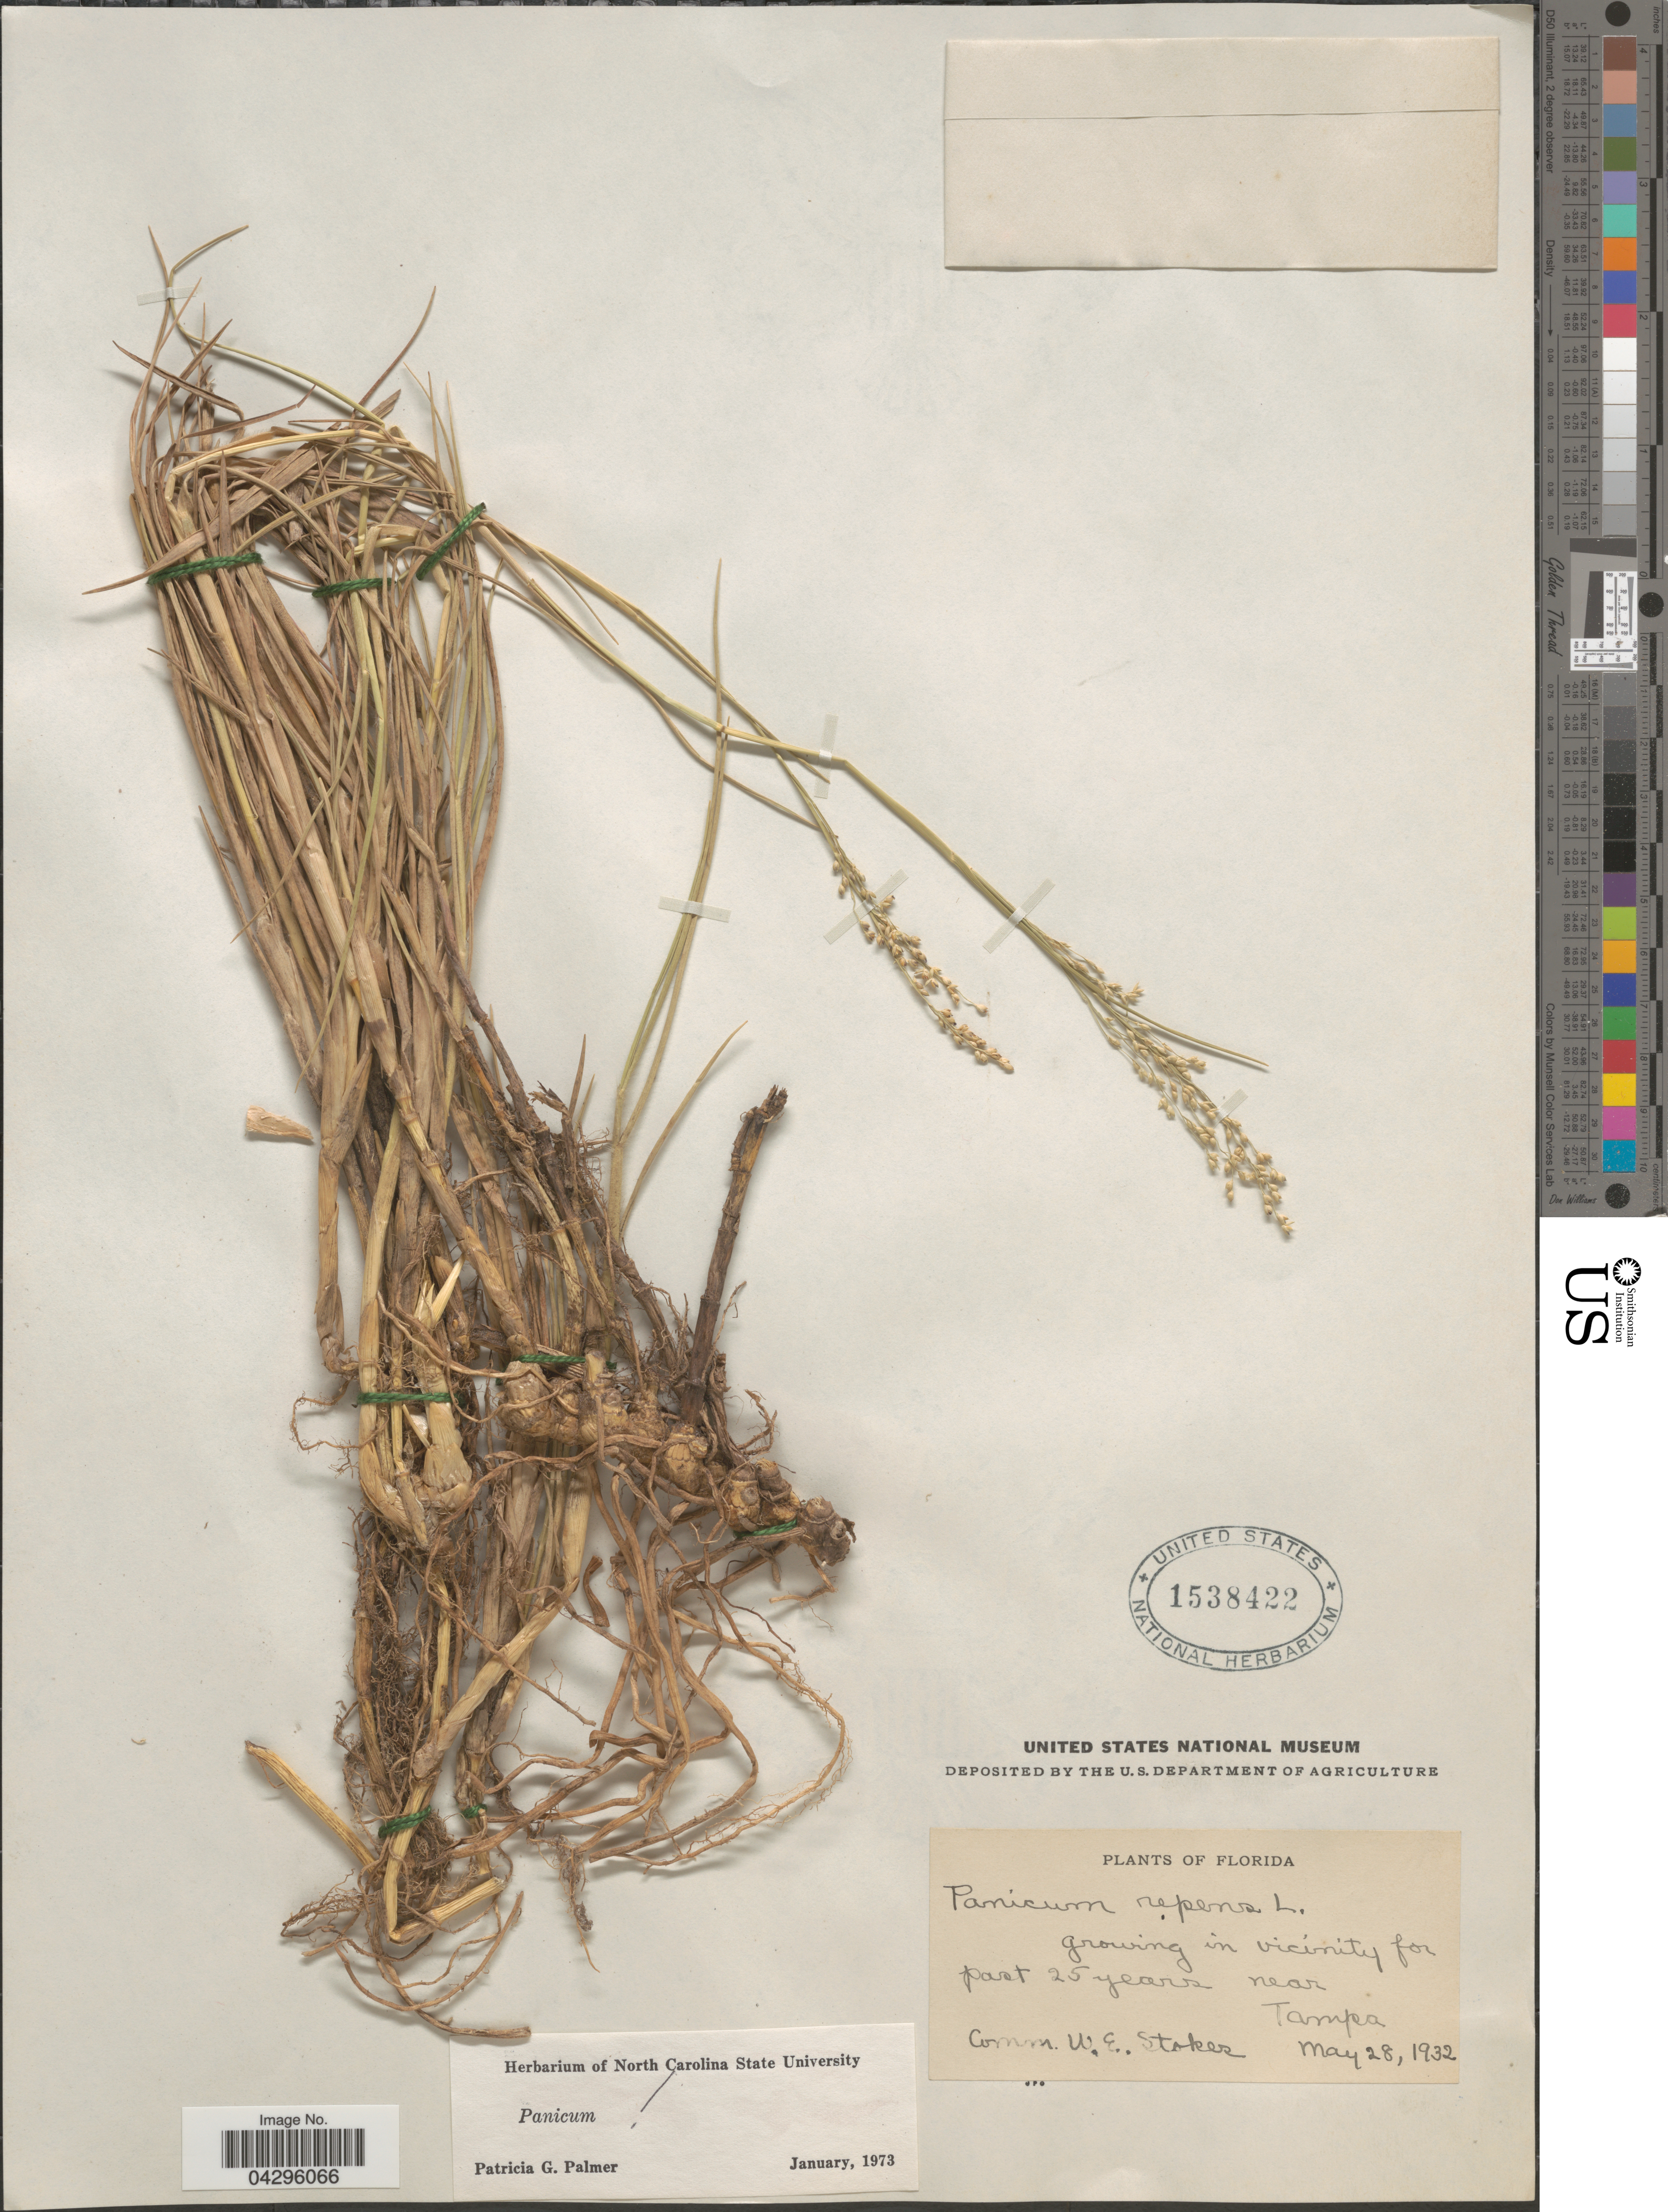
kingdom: Plantae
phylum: Tracheophyta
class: Liliopsida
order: Poales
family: Poaceae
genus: Panicum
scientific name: Panicum repens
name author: L.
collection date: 1932-05-28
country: United States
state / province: Florida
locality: In vicinity for past 25 years near Tampa.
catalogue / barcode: US 1538422